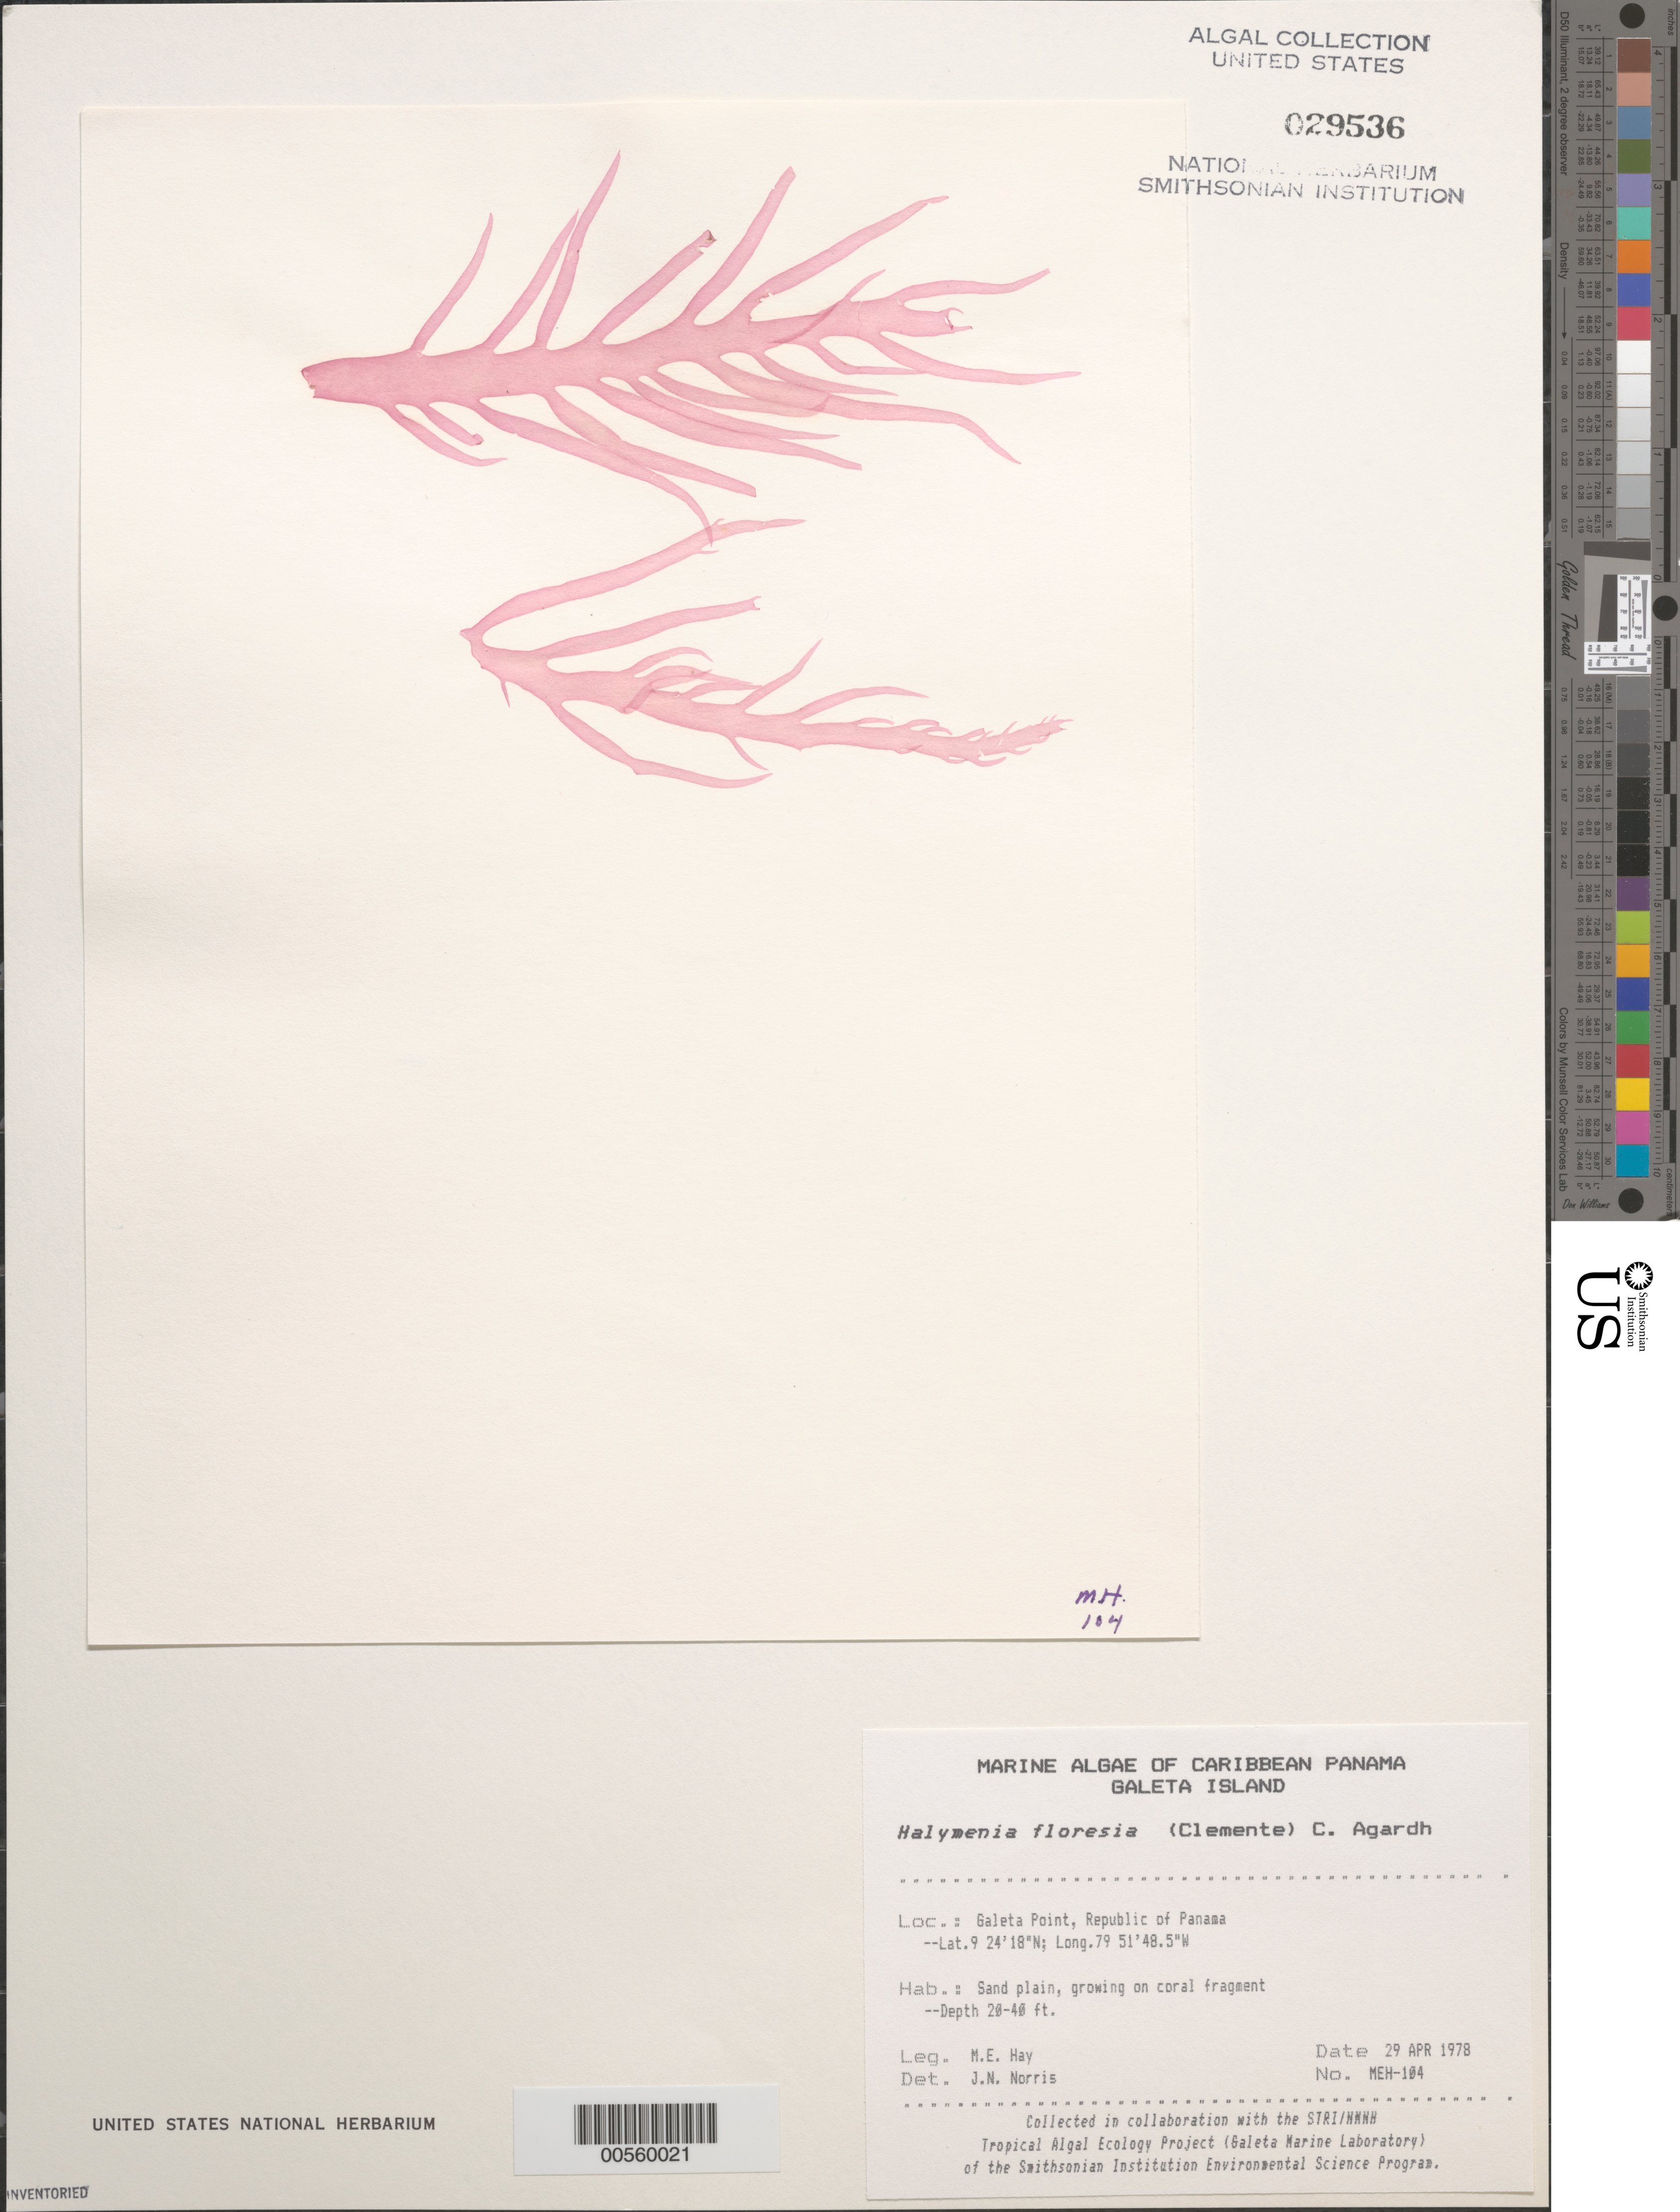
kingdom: Plantae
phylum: Rhodophyta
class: Florideophyceae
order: Halymeniales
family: Halymeniaceae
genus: Halymenia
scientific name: Halymenia floresii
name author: (Clemente) C. Agardh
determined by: Norris, James N.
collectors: M. E. Hay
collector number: MEH-104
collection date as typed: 29 Apr 1978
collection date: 1978-04-29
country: Panama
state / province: Colón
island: Galeta Island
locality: Galeta Point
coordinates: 9 24' 18" N, 79 51' 48.5" W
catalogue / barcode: US 29536